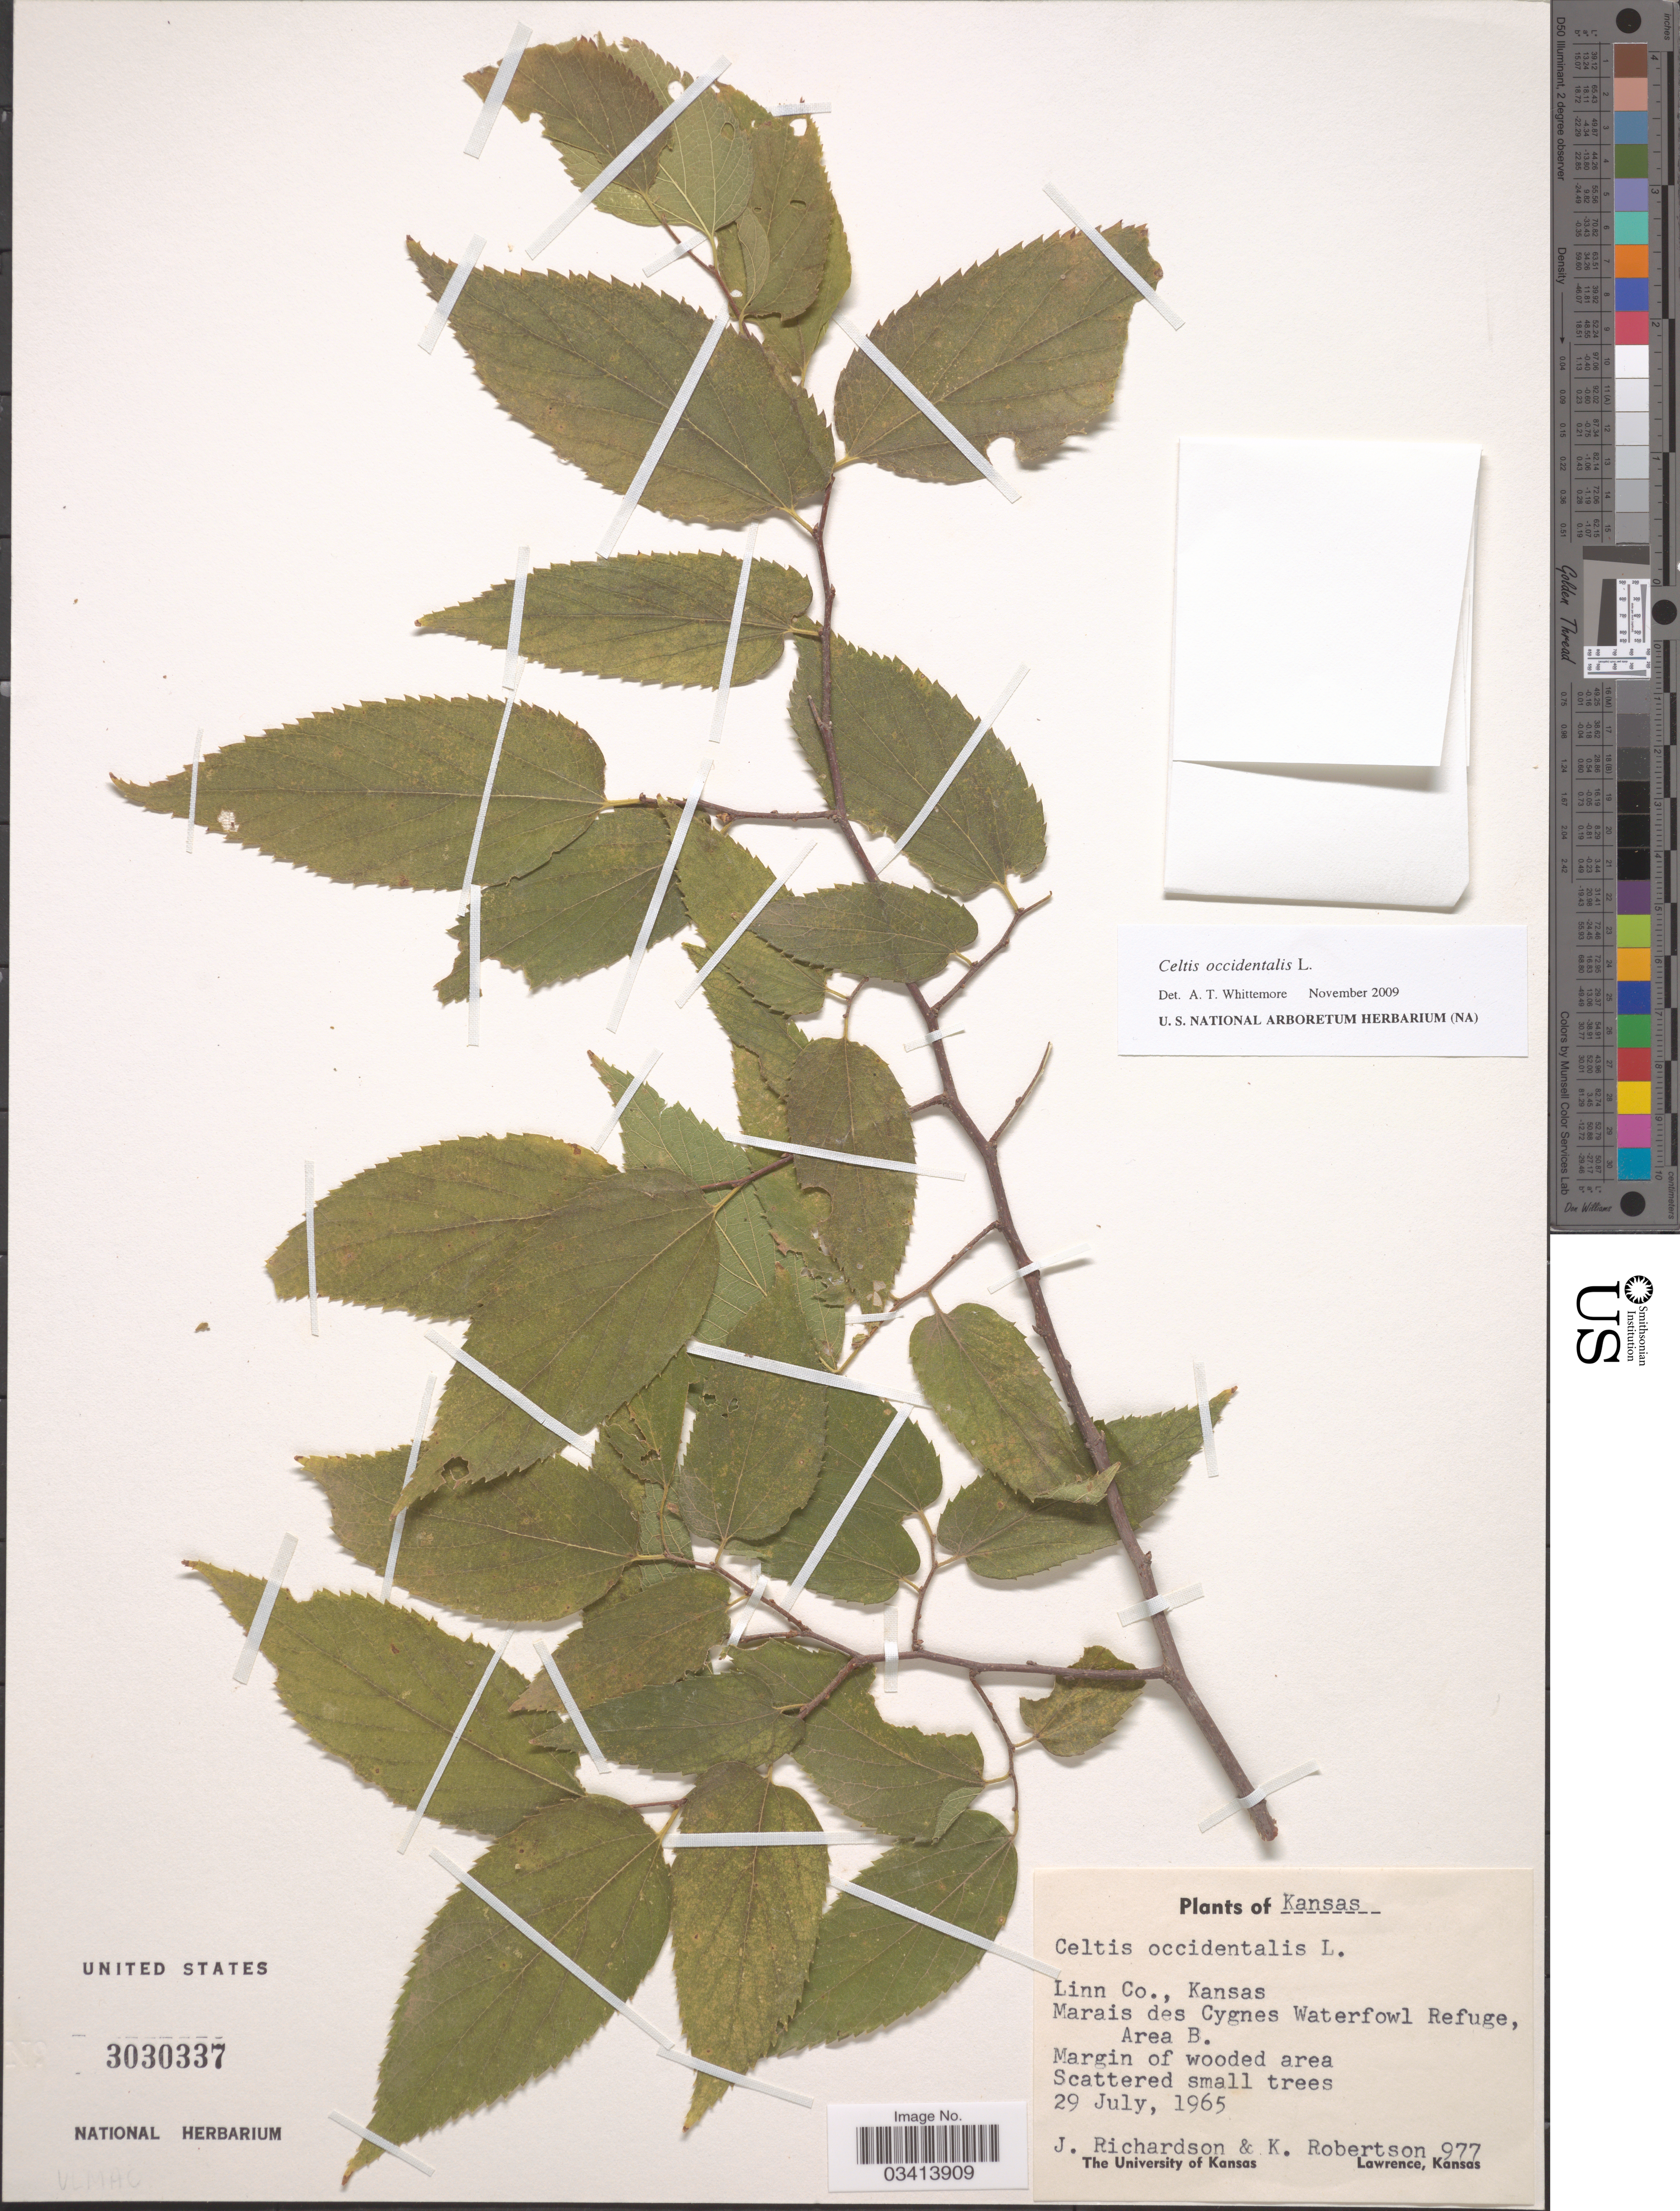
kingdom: Plantae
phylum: Tracheophyta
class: Magnoliopsida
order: Rosales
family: Cannabaceae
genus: Celtis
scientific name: Celtis occidentalis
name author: L.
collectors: J. Richardson & K. Robertson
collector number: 977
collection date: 1965-07-29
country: United States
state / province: Kansas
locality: Linn Co. Marais des Cygnes Waterfowl Refuge, Area B.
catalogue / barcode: US 3030337